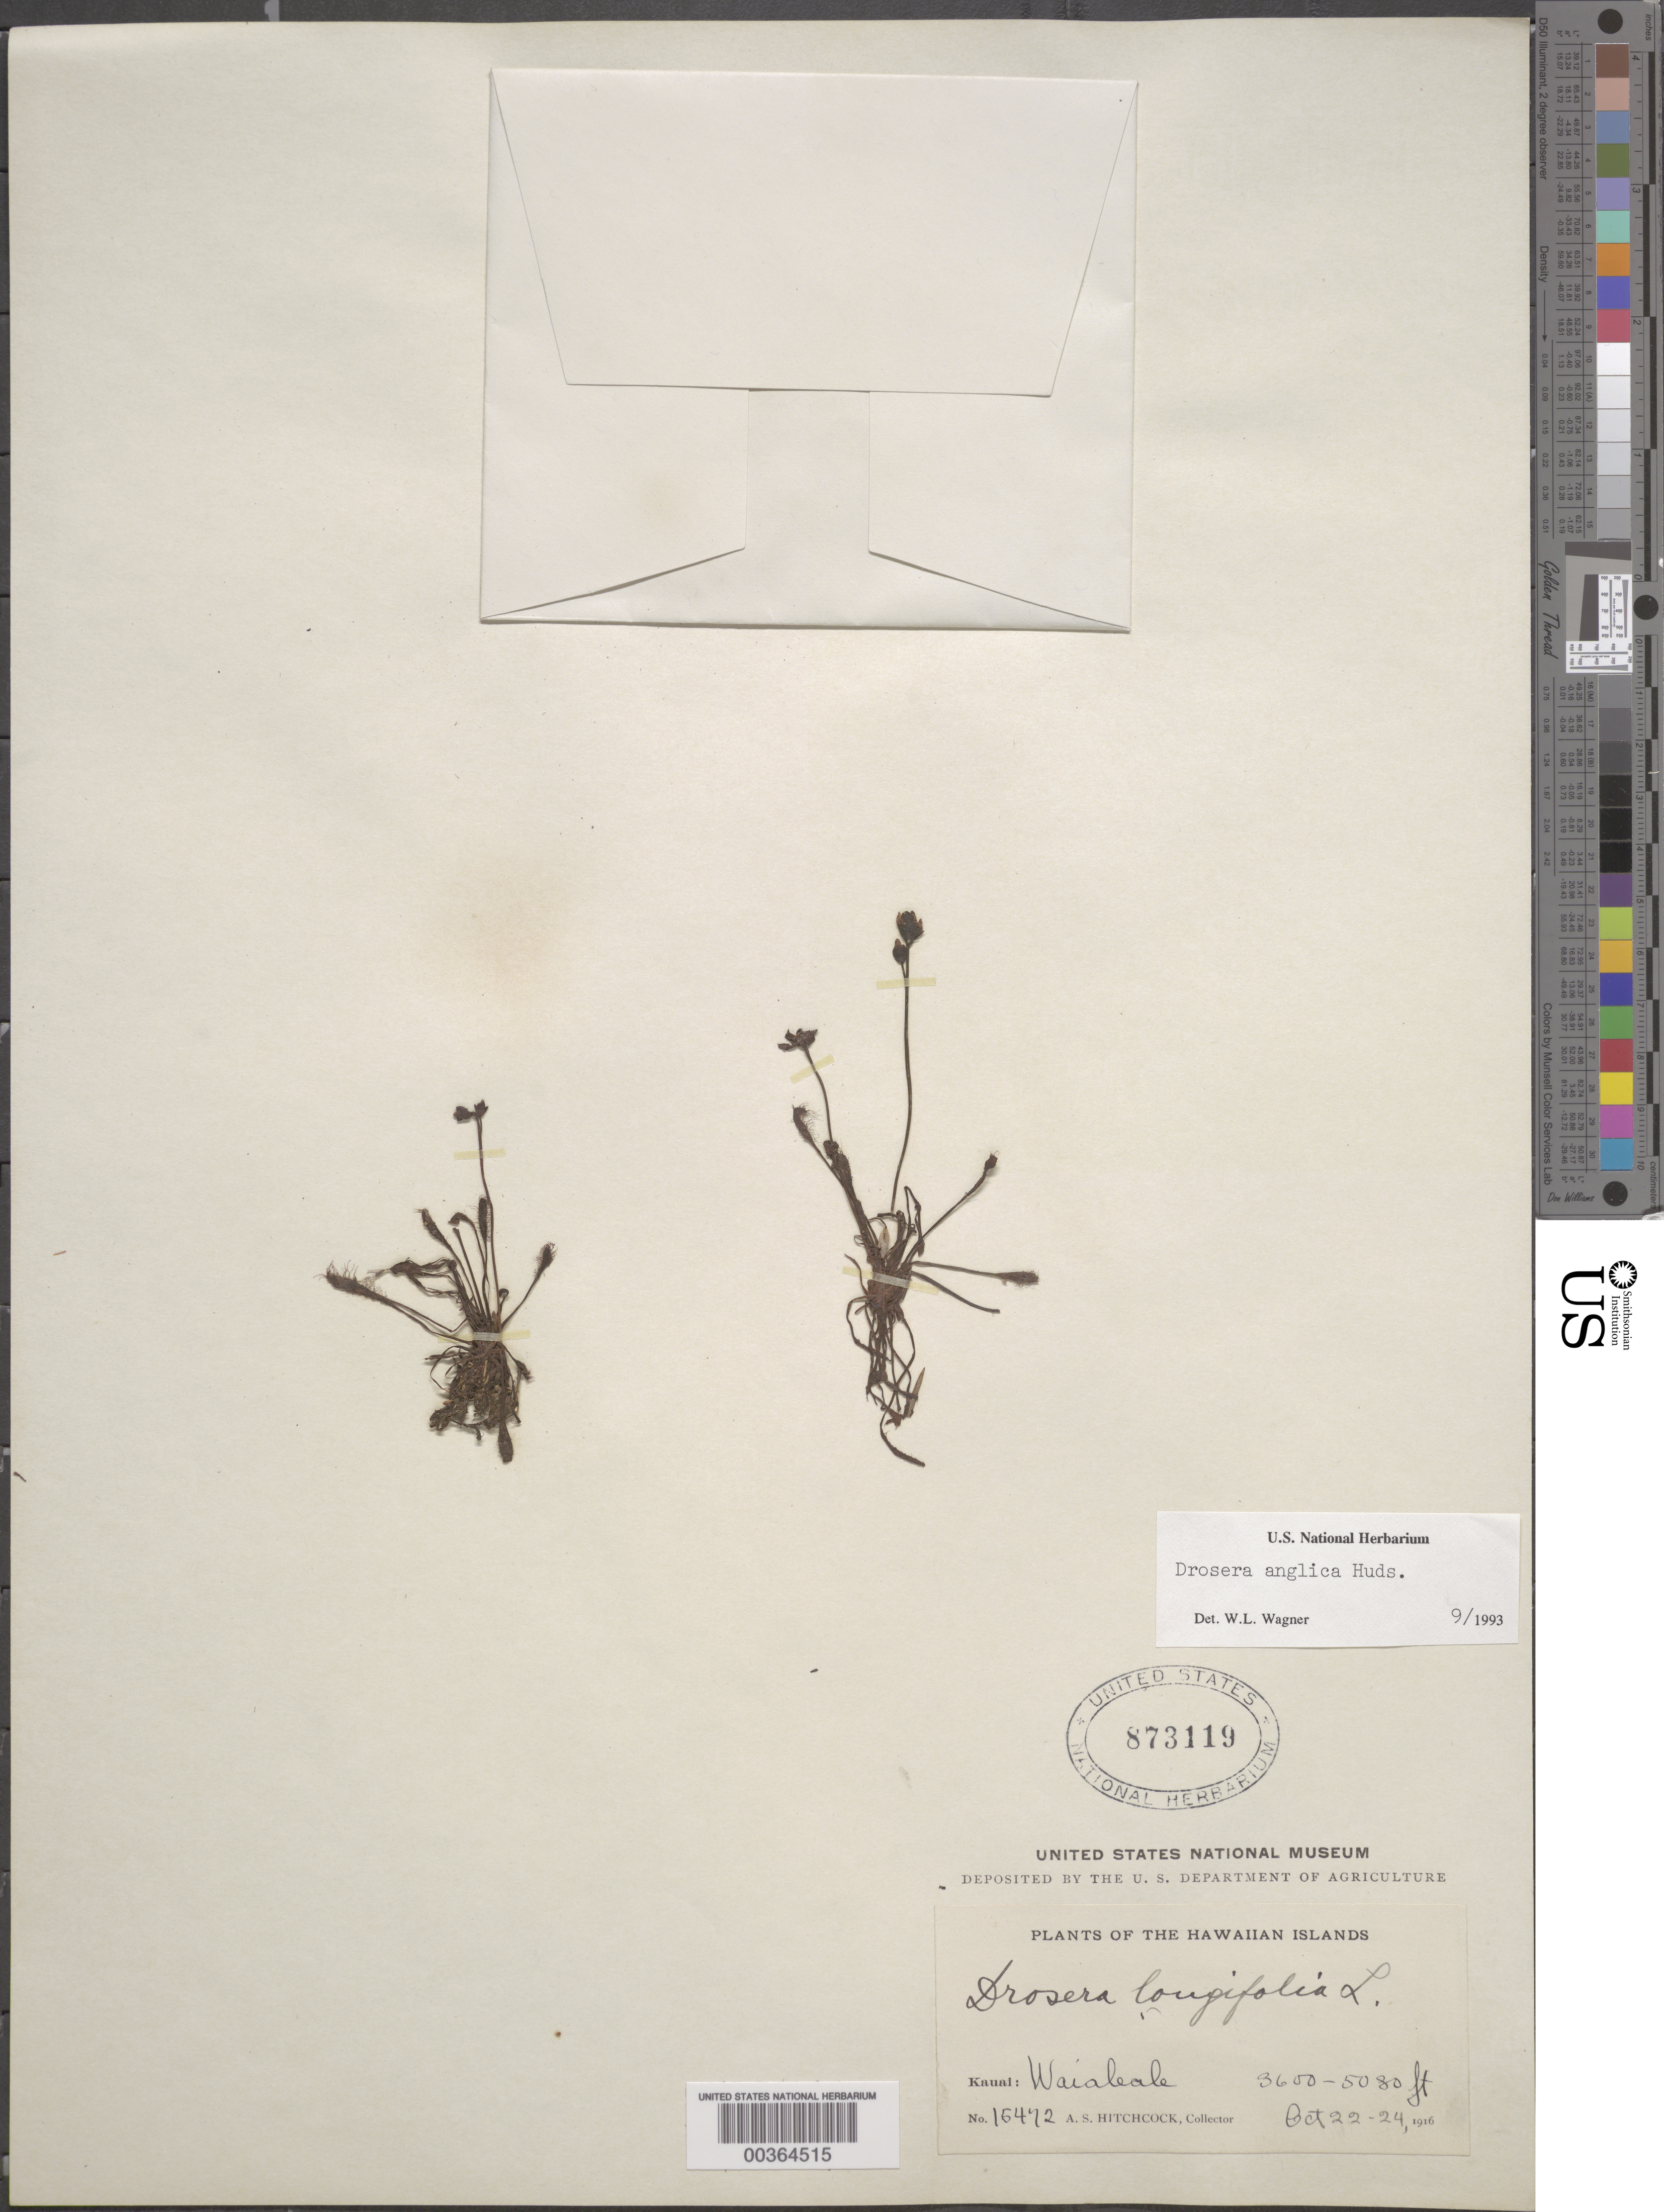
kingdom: Plantae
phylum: Tracheophyta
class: Magnoliopsida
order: Caryophyllales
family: Droseraceae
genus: Drosera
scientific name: Drosera anglica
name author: Huds.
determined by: Wagner, W. L., (BOT), Smithsonian Institution - National Museum of Natural History (UNITED STATES)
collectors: A. S. Hitchcock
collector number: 16472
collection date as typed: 22 Oct 1916 to 24 Oct 1916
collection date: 1916-10-22/1916-10-24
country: United States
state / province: Hawaii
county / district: Kauai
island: Kaua'i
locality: Waialeale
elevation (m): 1097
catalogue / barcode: US 873119